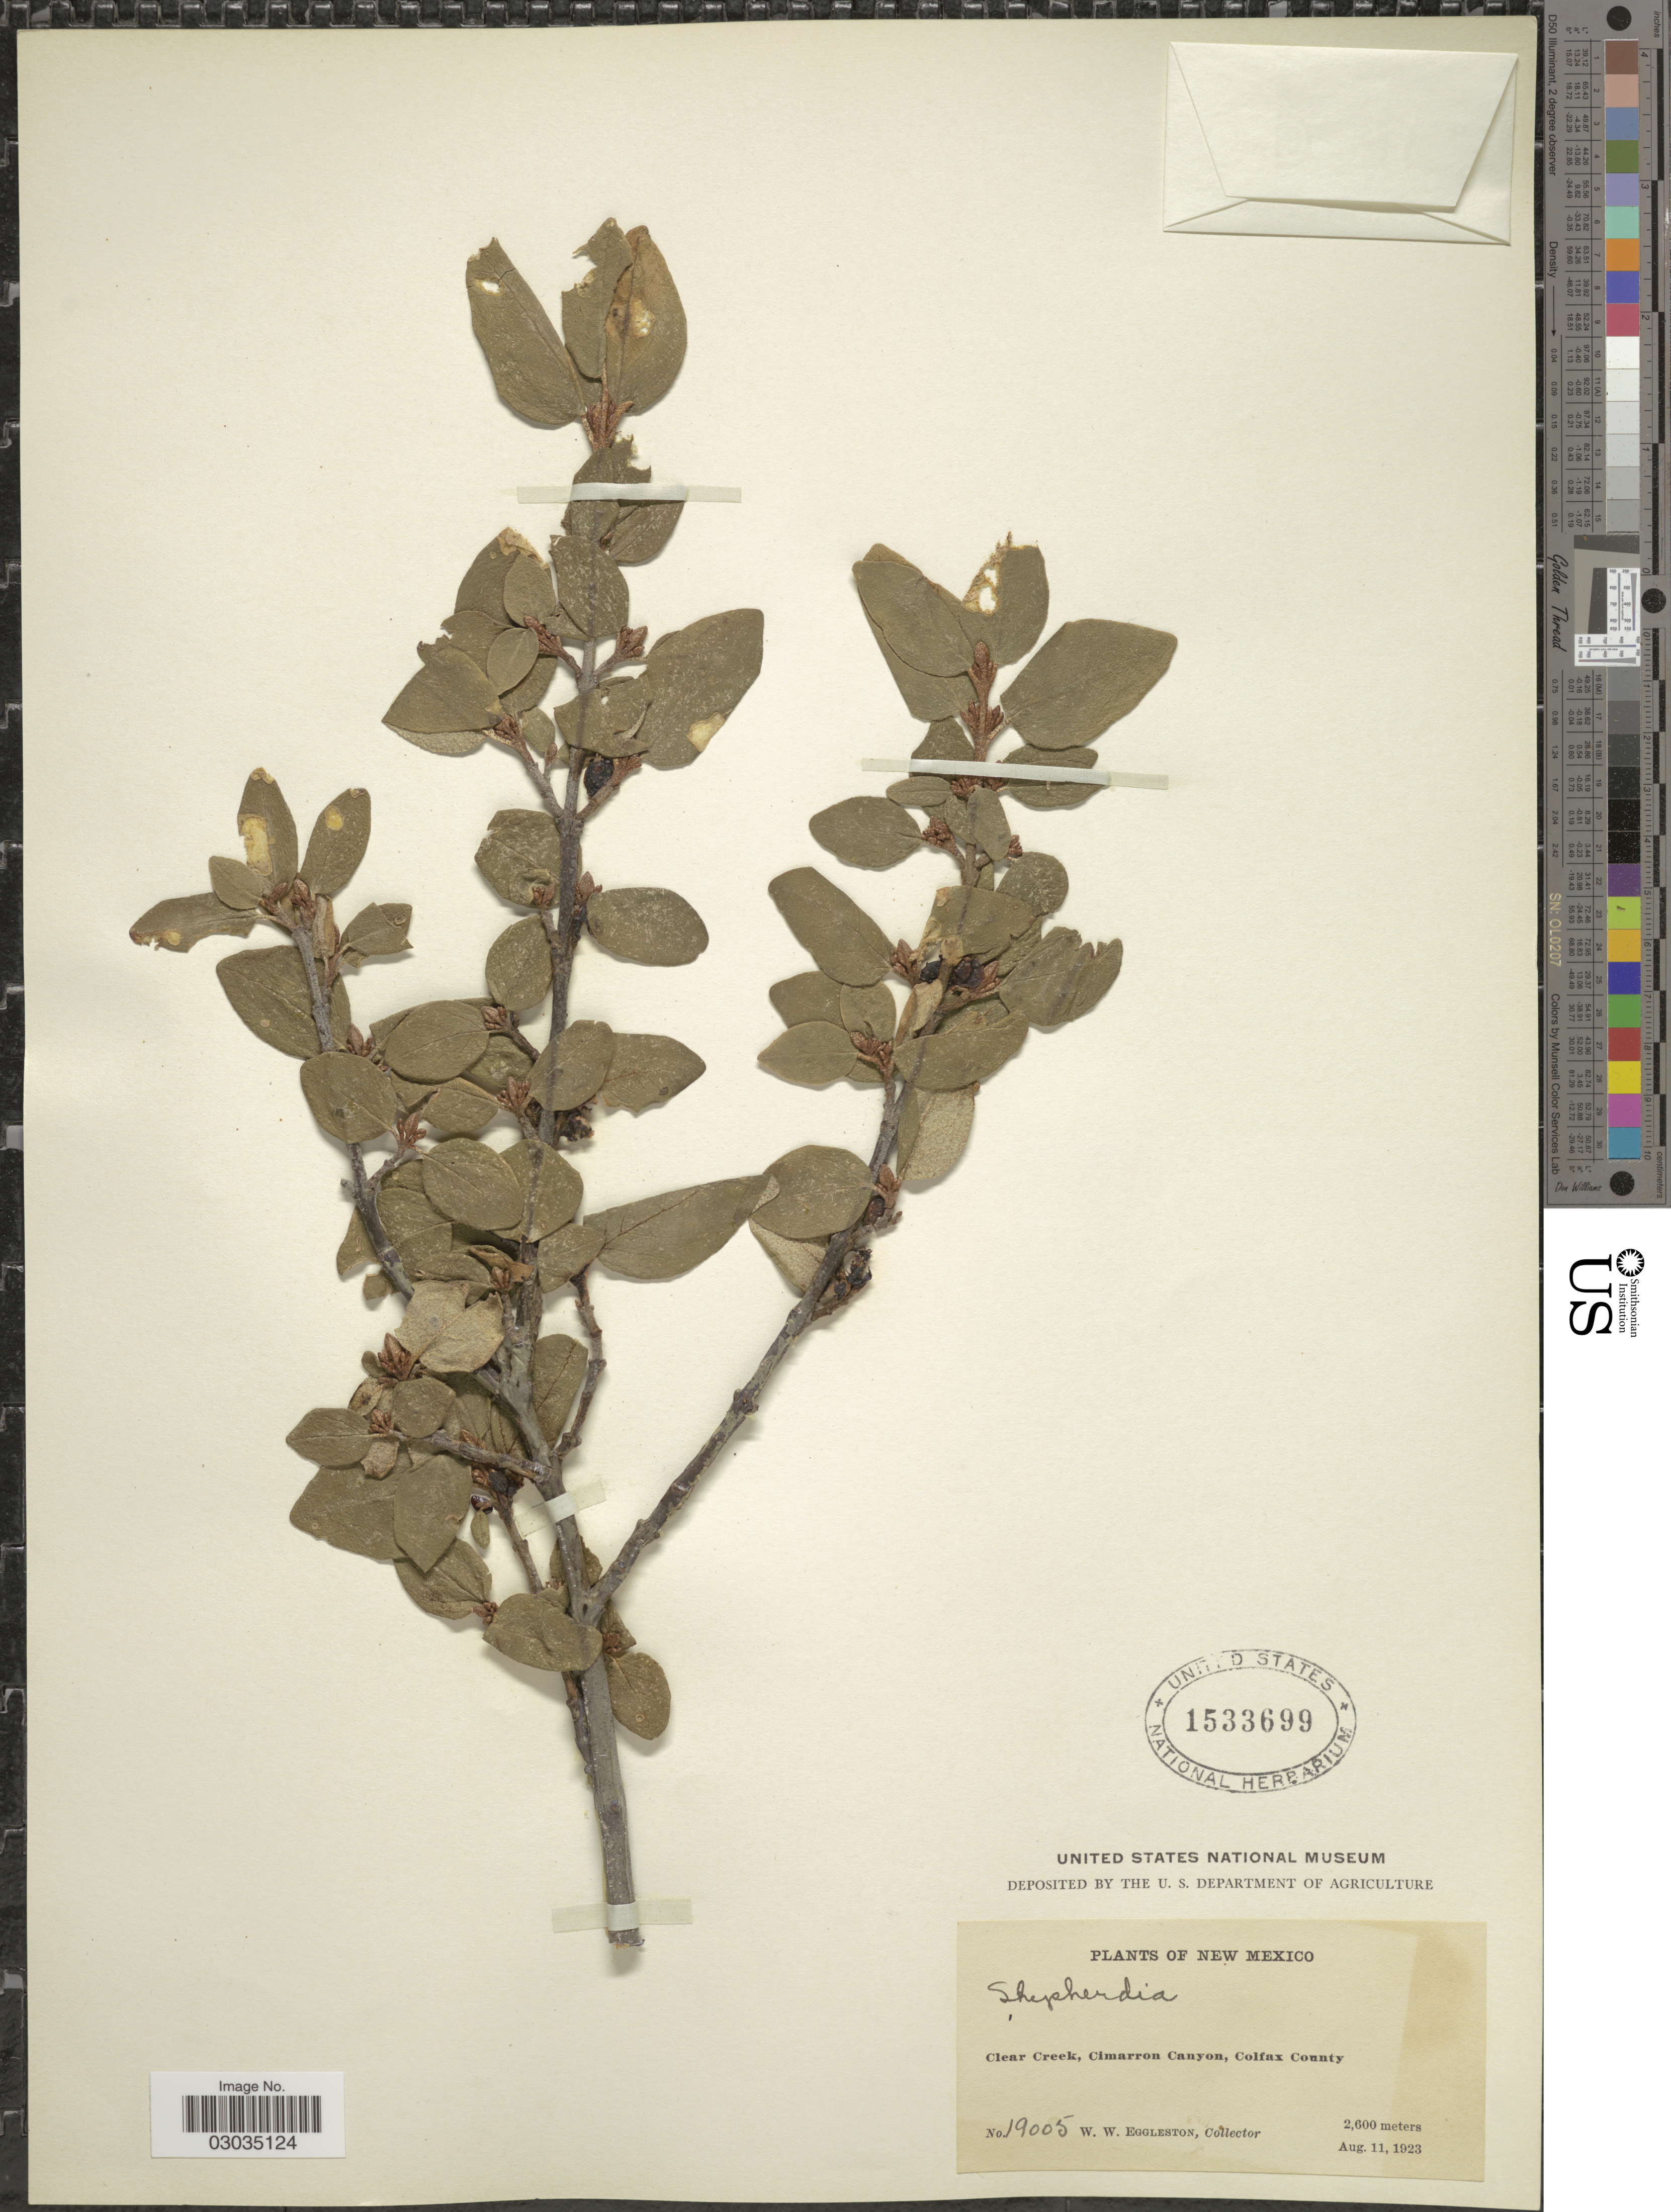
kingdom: Plantae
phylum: Tracheophyta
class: Magnoliopsida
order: Rosales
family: Elaeagnaceae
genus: Shepherdia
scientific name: Shepherdia canadensis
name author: (L.) Nutt.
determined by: Strong, M. T., (US), Smithsonian Institution - National Museum of Natural History (UNITED STATES)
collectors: W. W. Eggleston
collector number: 19005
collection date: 1923-08-11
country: United States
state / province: New Mexico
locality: Clear Creek, Cimarron Canyon, Colfax County.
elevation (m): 2600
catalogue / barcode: US 1533699